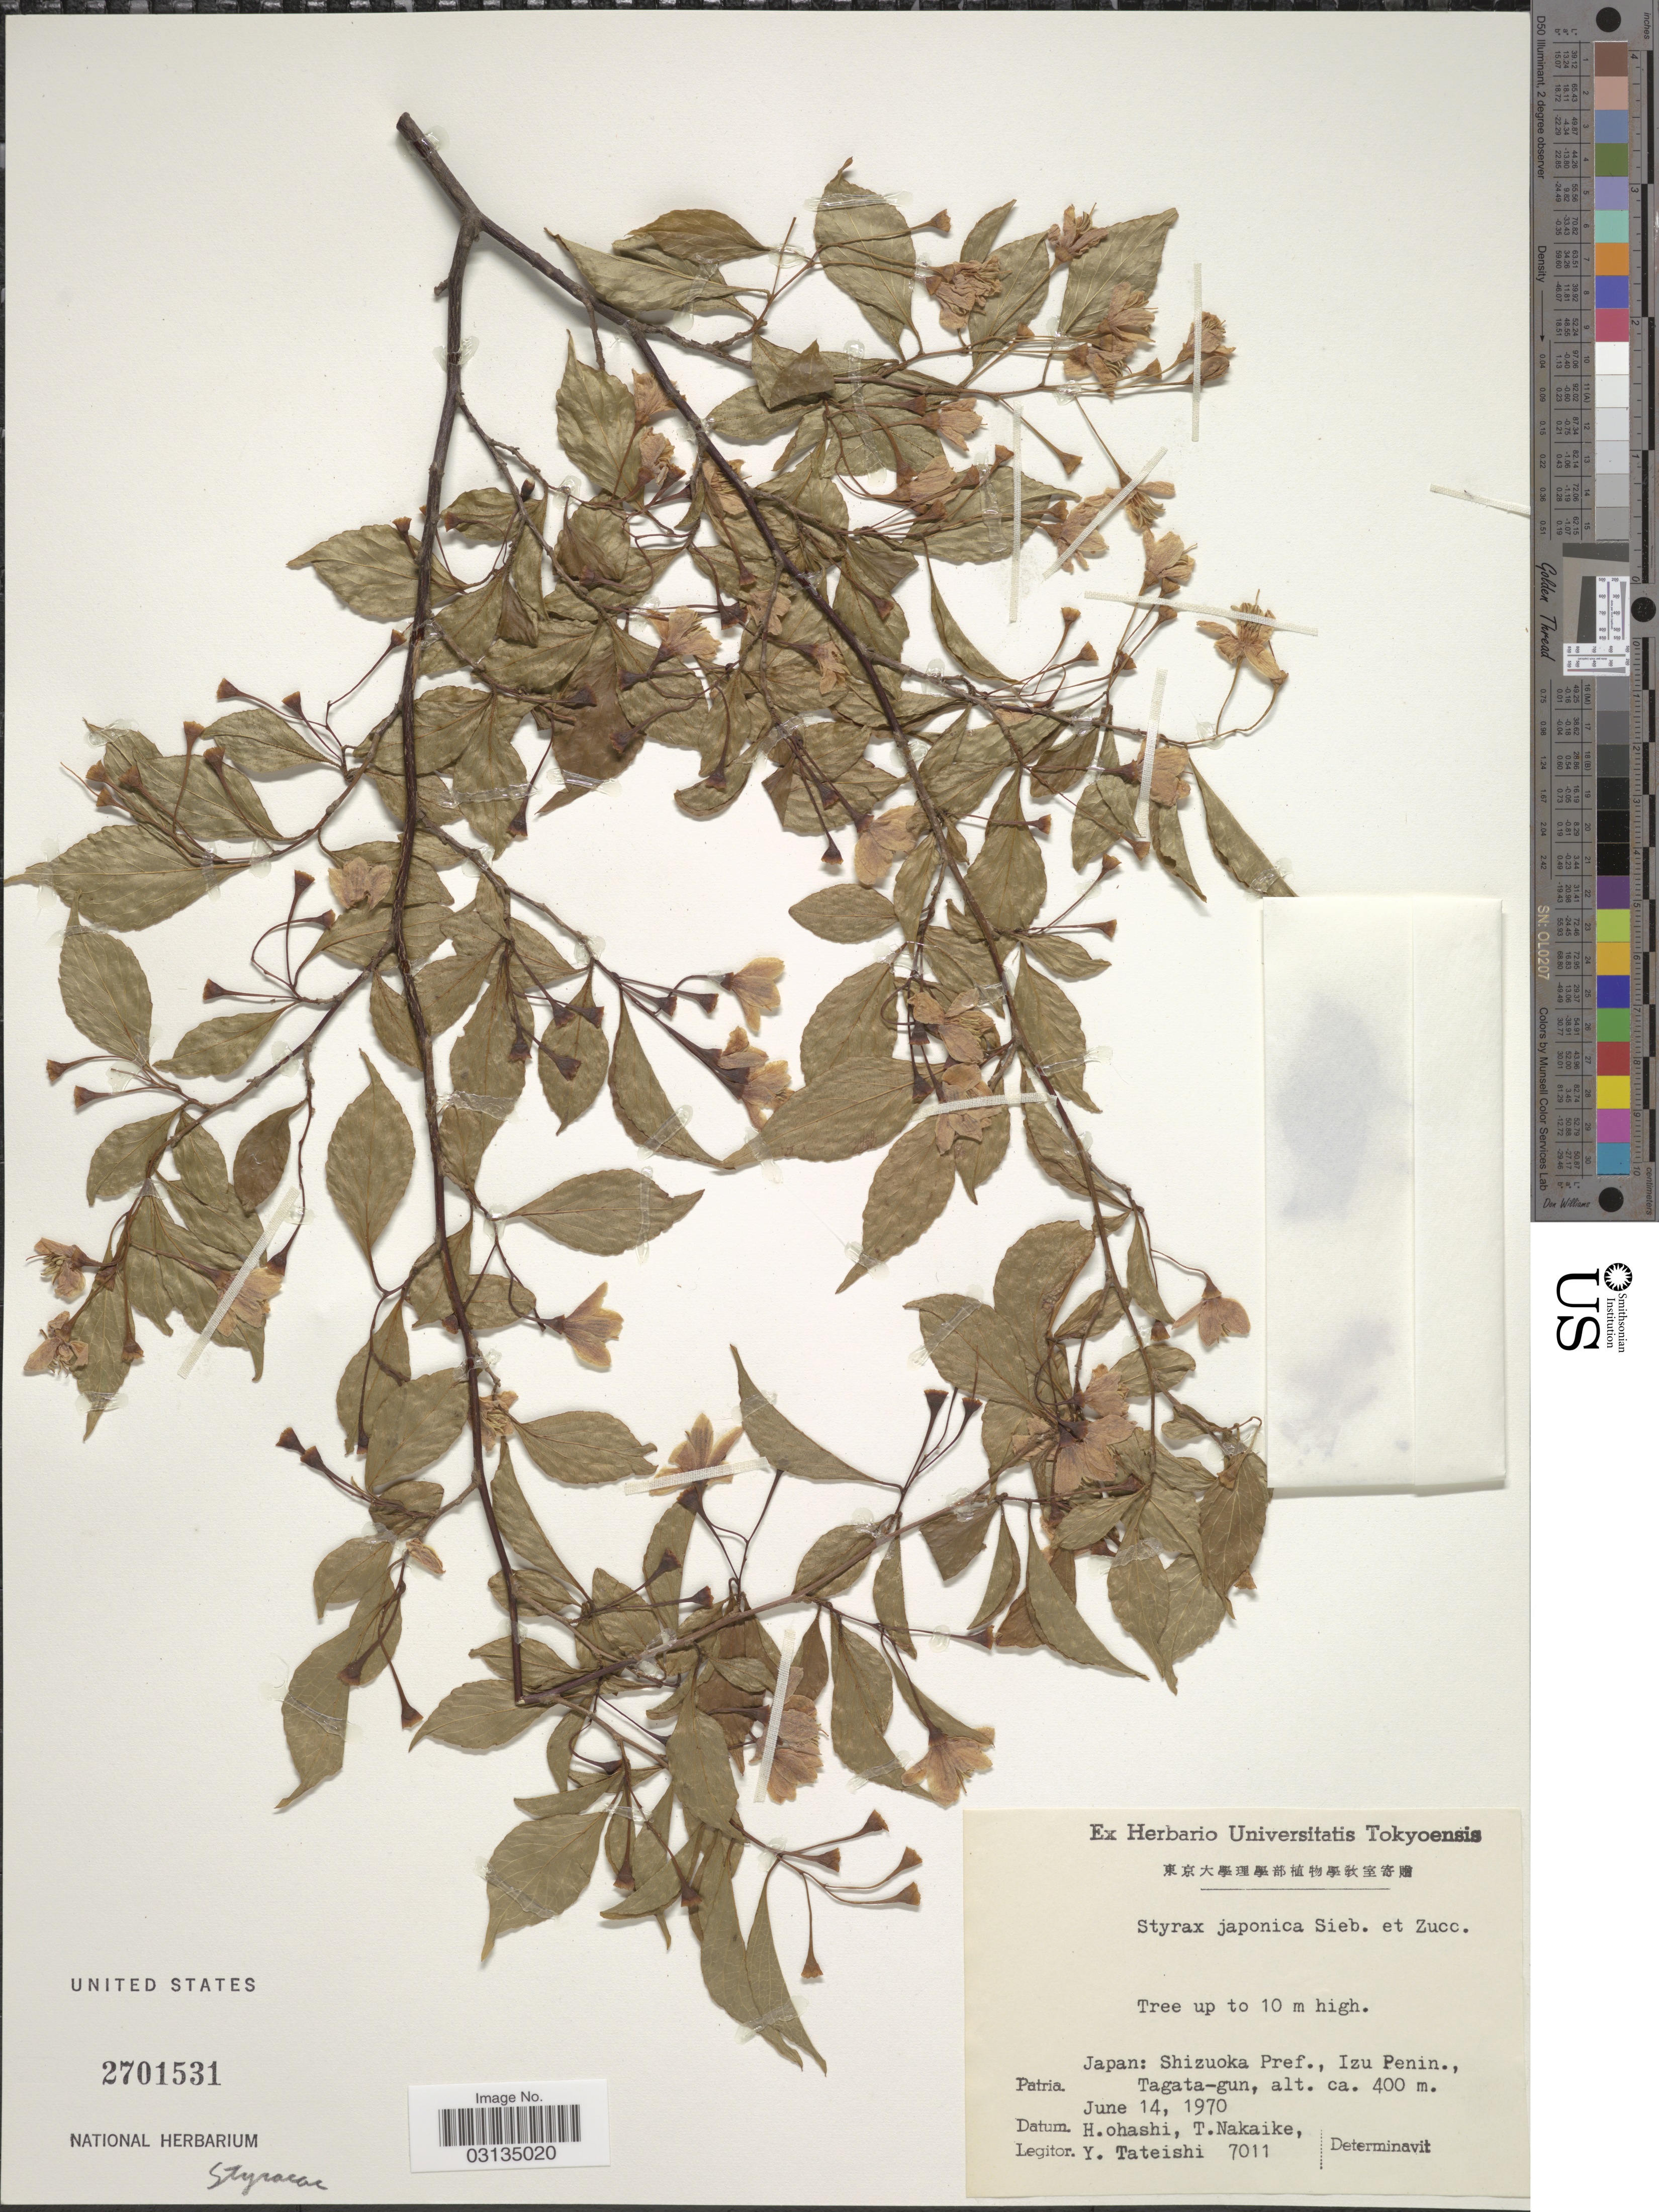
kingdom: Plantae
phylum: Tracheophyta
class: Magnoliopsida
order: Ericales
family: Styracaceae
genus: Styrax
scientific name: Styrax japonicus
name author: Siebold & Zucc.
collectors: H. Ohashi, T. Nakaike & Y. Tateishi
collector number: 7011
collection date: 1970-06-14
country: Japan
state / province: Sizuoka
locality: Japan: Shizuoka Pref., Izu Penin., Tagata-gun.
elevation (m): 400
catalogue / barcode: US 2701531